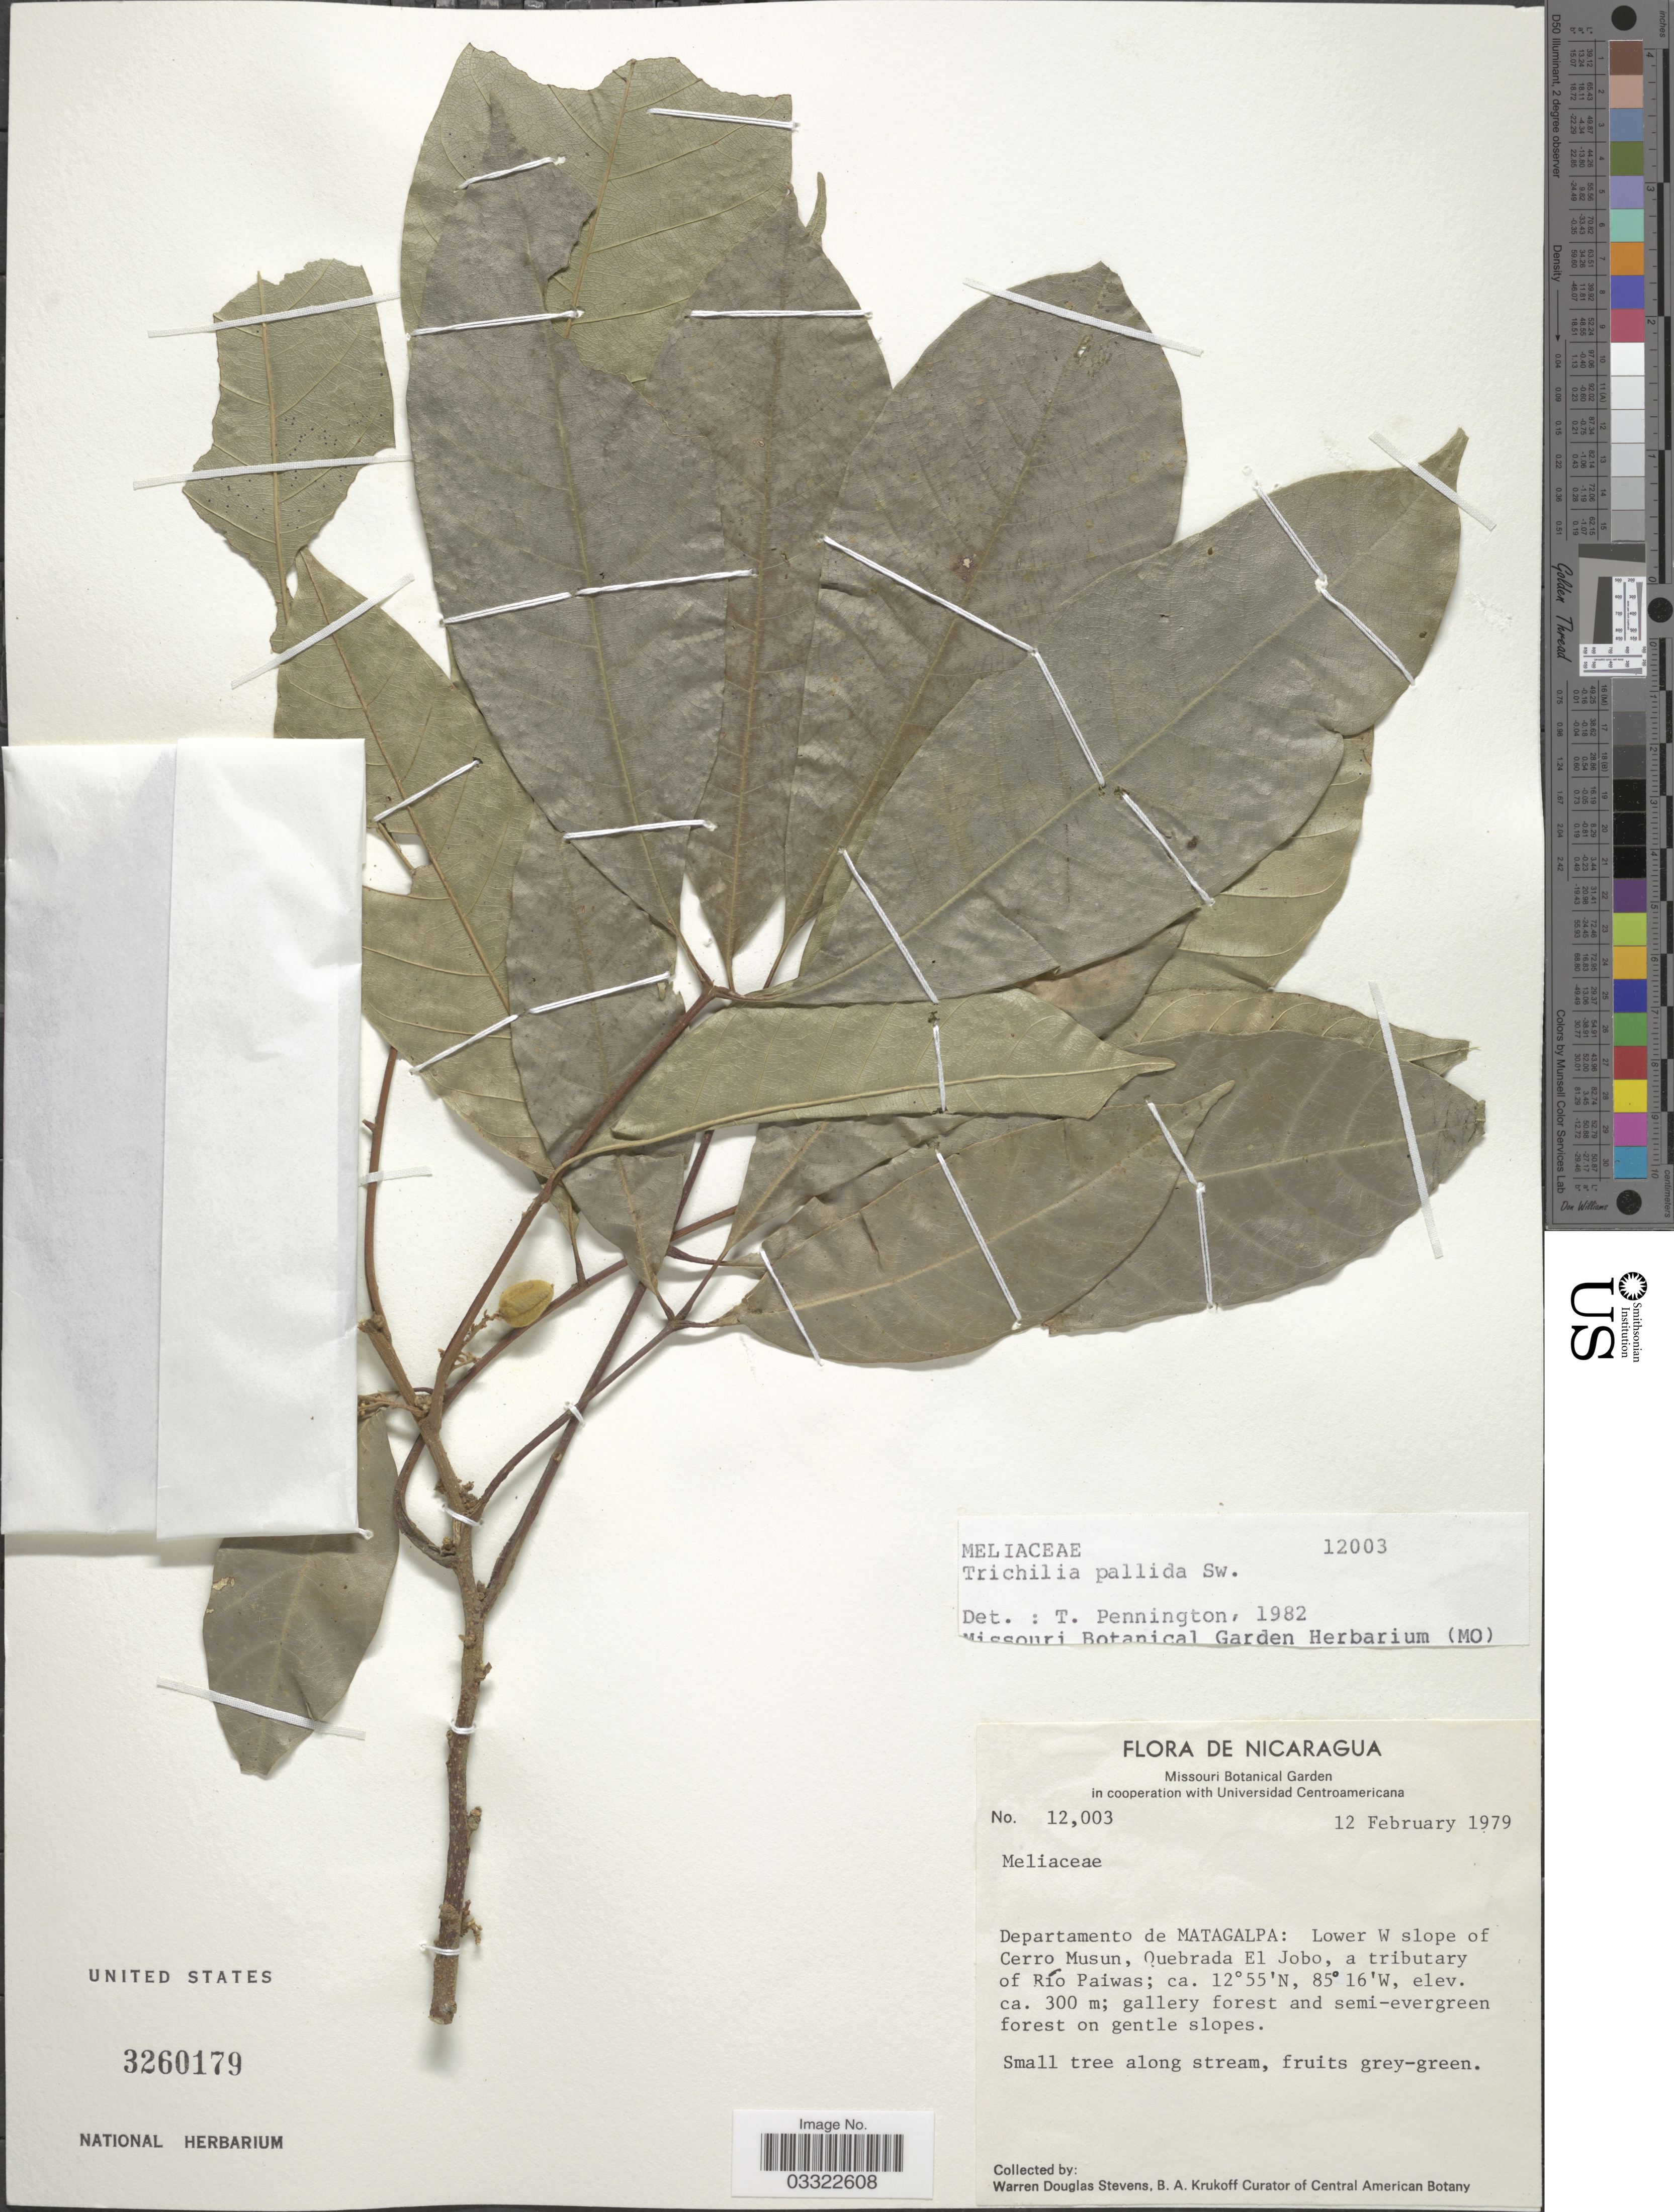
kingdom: Plantae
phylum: Tracheophyta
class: Magnoliopsida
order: Sapindales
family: Meliaceae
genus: Trichilia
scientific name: Trichilia pallida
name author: Sw.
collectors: W. D. Stevens & B. A. Krukoff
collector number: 12003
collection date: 1979-02-12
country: Nicaragua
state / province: Matagalpa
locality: Departamento de Matagalpa: Lower W slope of Cerro Musun, Quebrada El Jobo, a tributary of Río Paiwas.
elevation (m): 300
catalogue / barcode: US 3260179